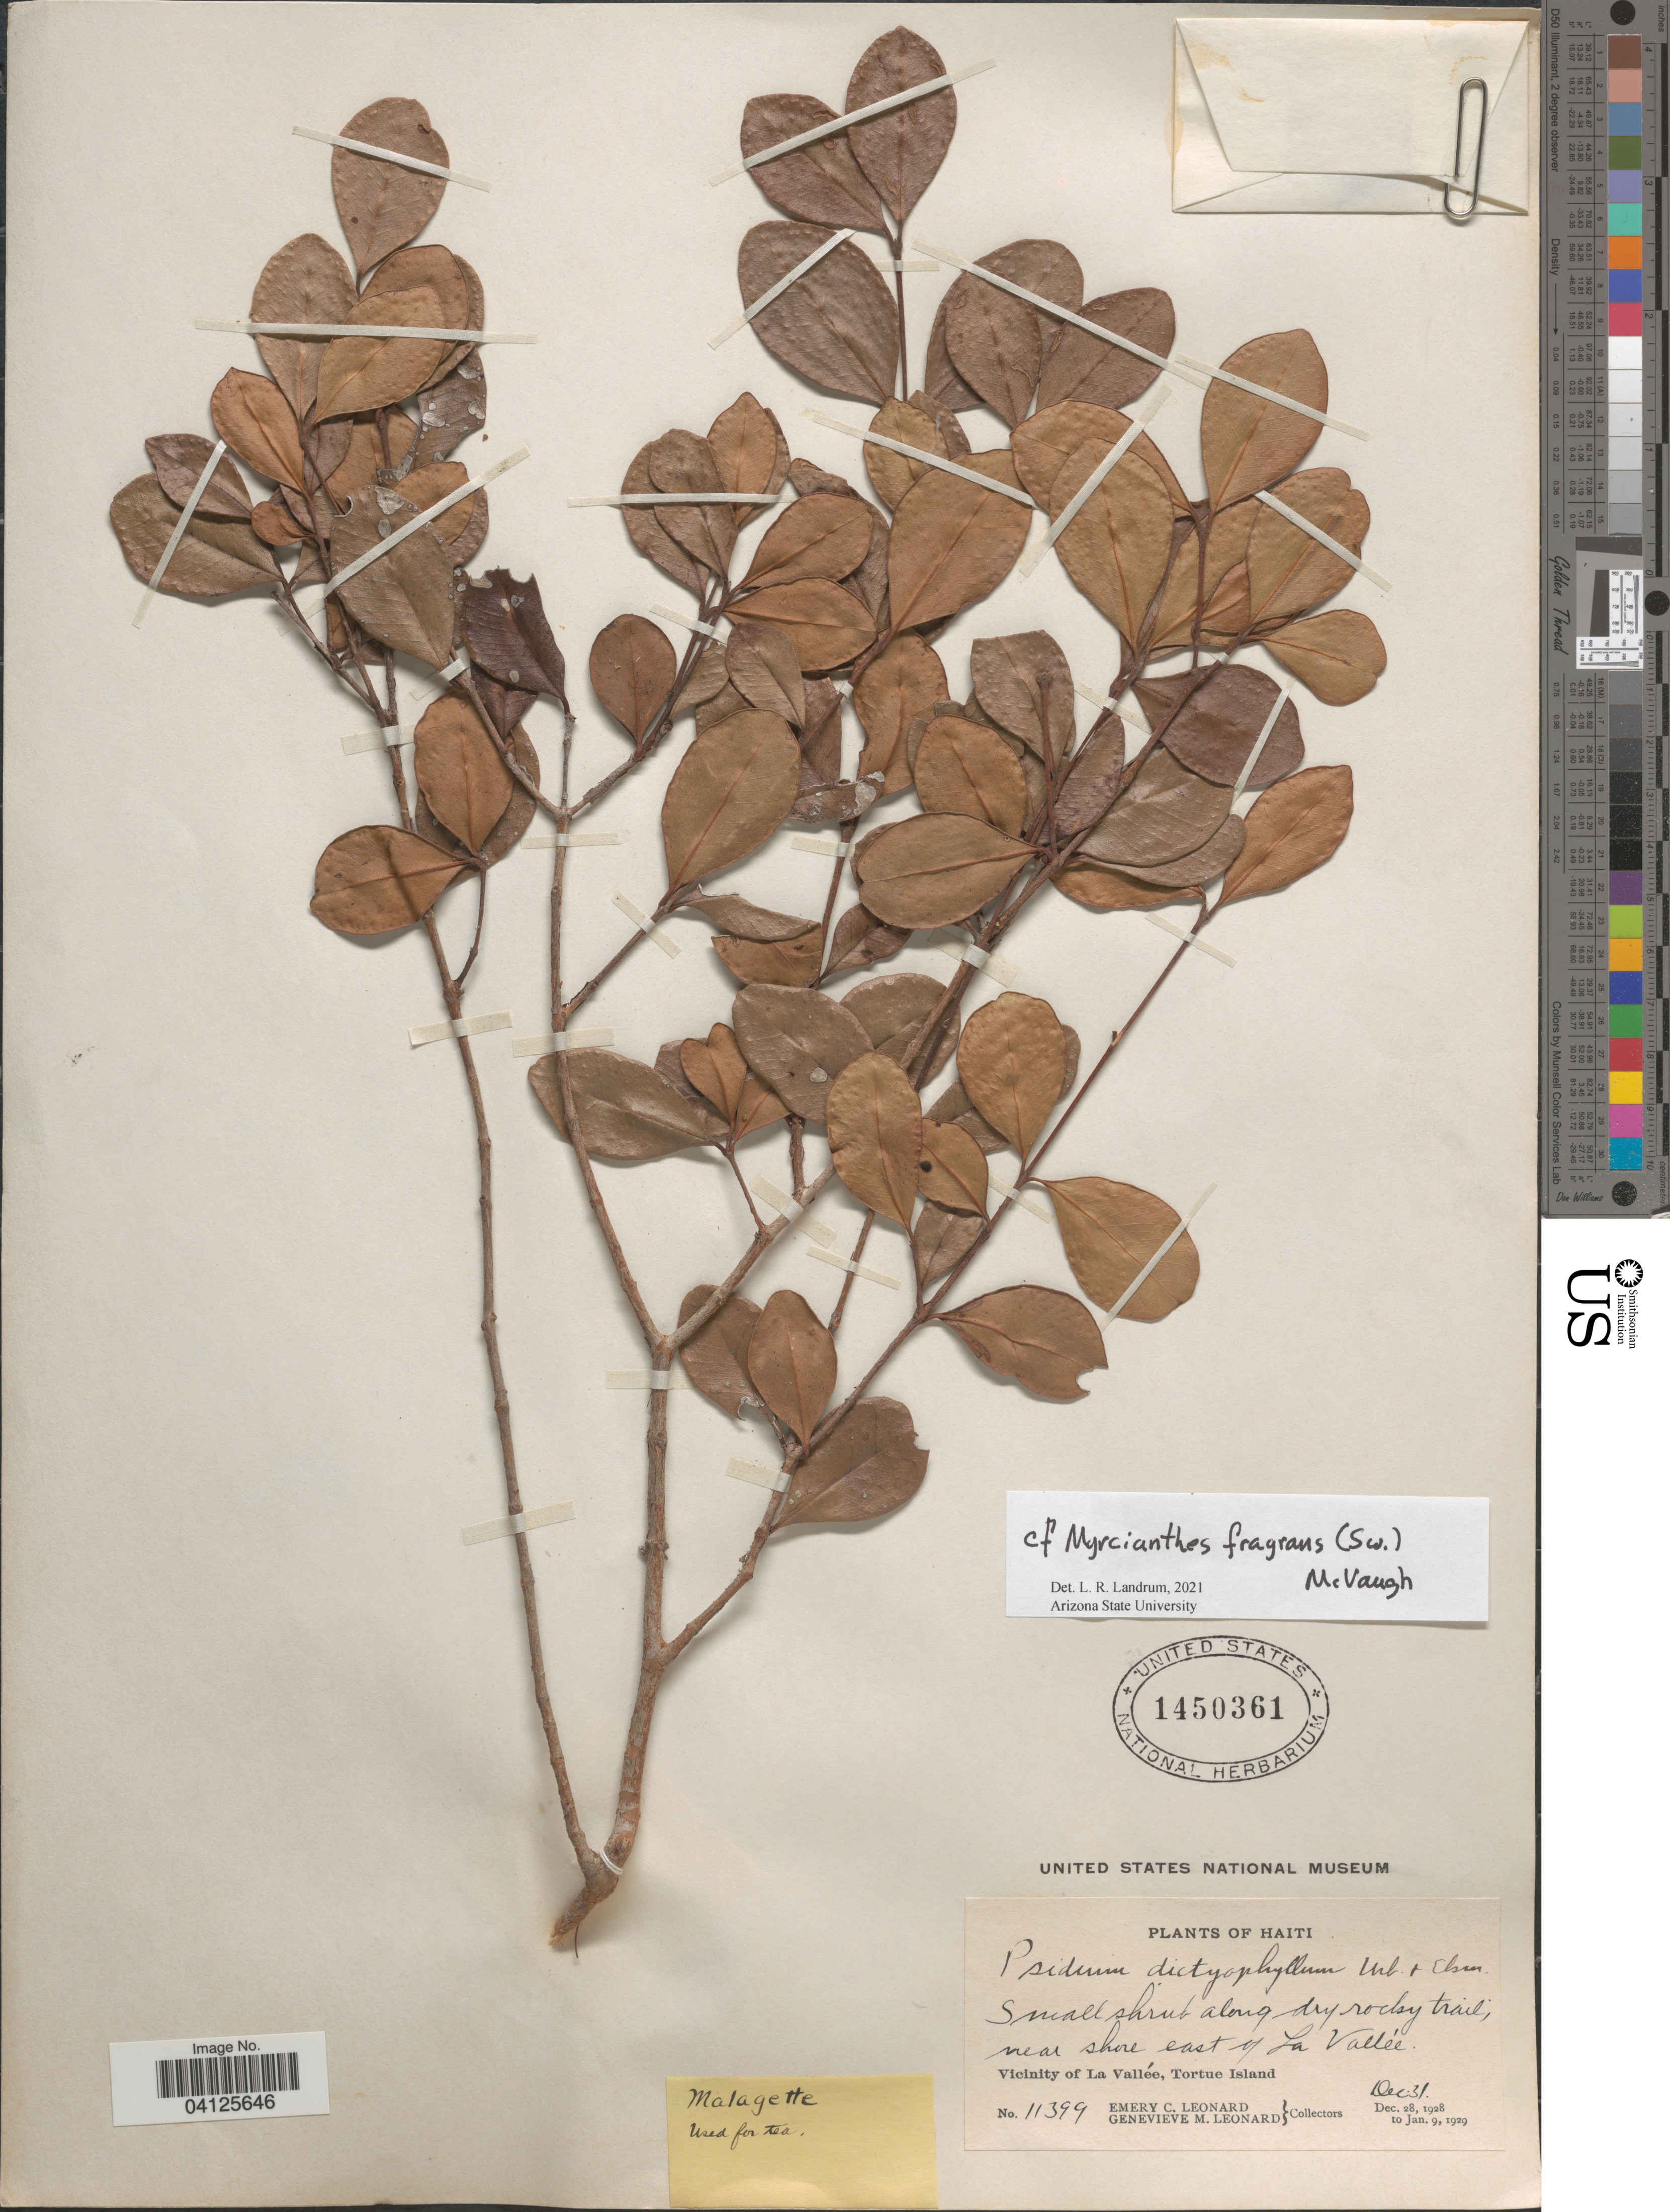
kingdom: Plantae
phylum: Tracheophyta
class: Magnoliopsida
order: Myrtales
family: Myrtaceae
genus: Myrcianthes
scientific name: Myrcianthes fragrans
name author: (Sw.) McVaugh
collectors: E. C. Leonard & G. M. Leonard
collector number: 11399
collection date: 1928-12-31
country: Haiti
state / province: Nord-Ouest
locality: Small shrub along dry rocky trail; near shore east of La Vallée. Vicinity of La Vallée, Tortue Island.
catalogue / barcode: US 1450361